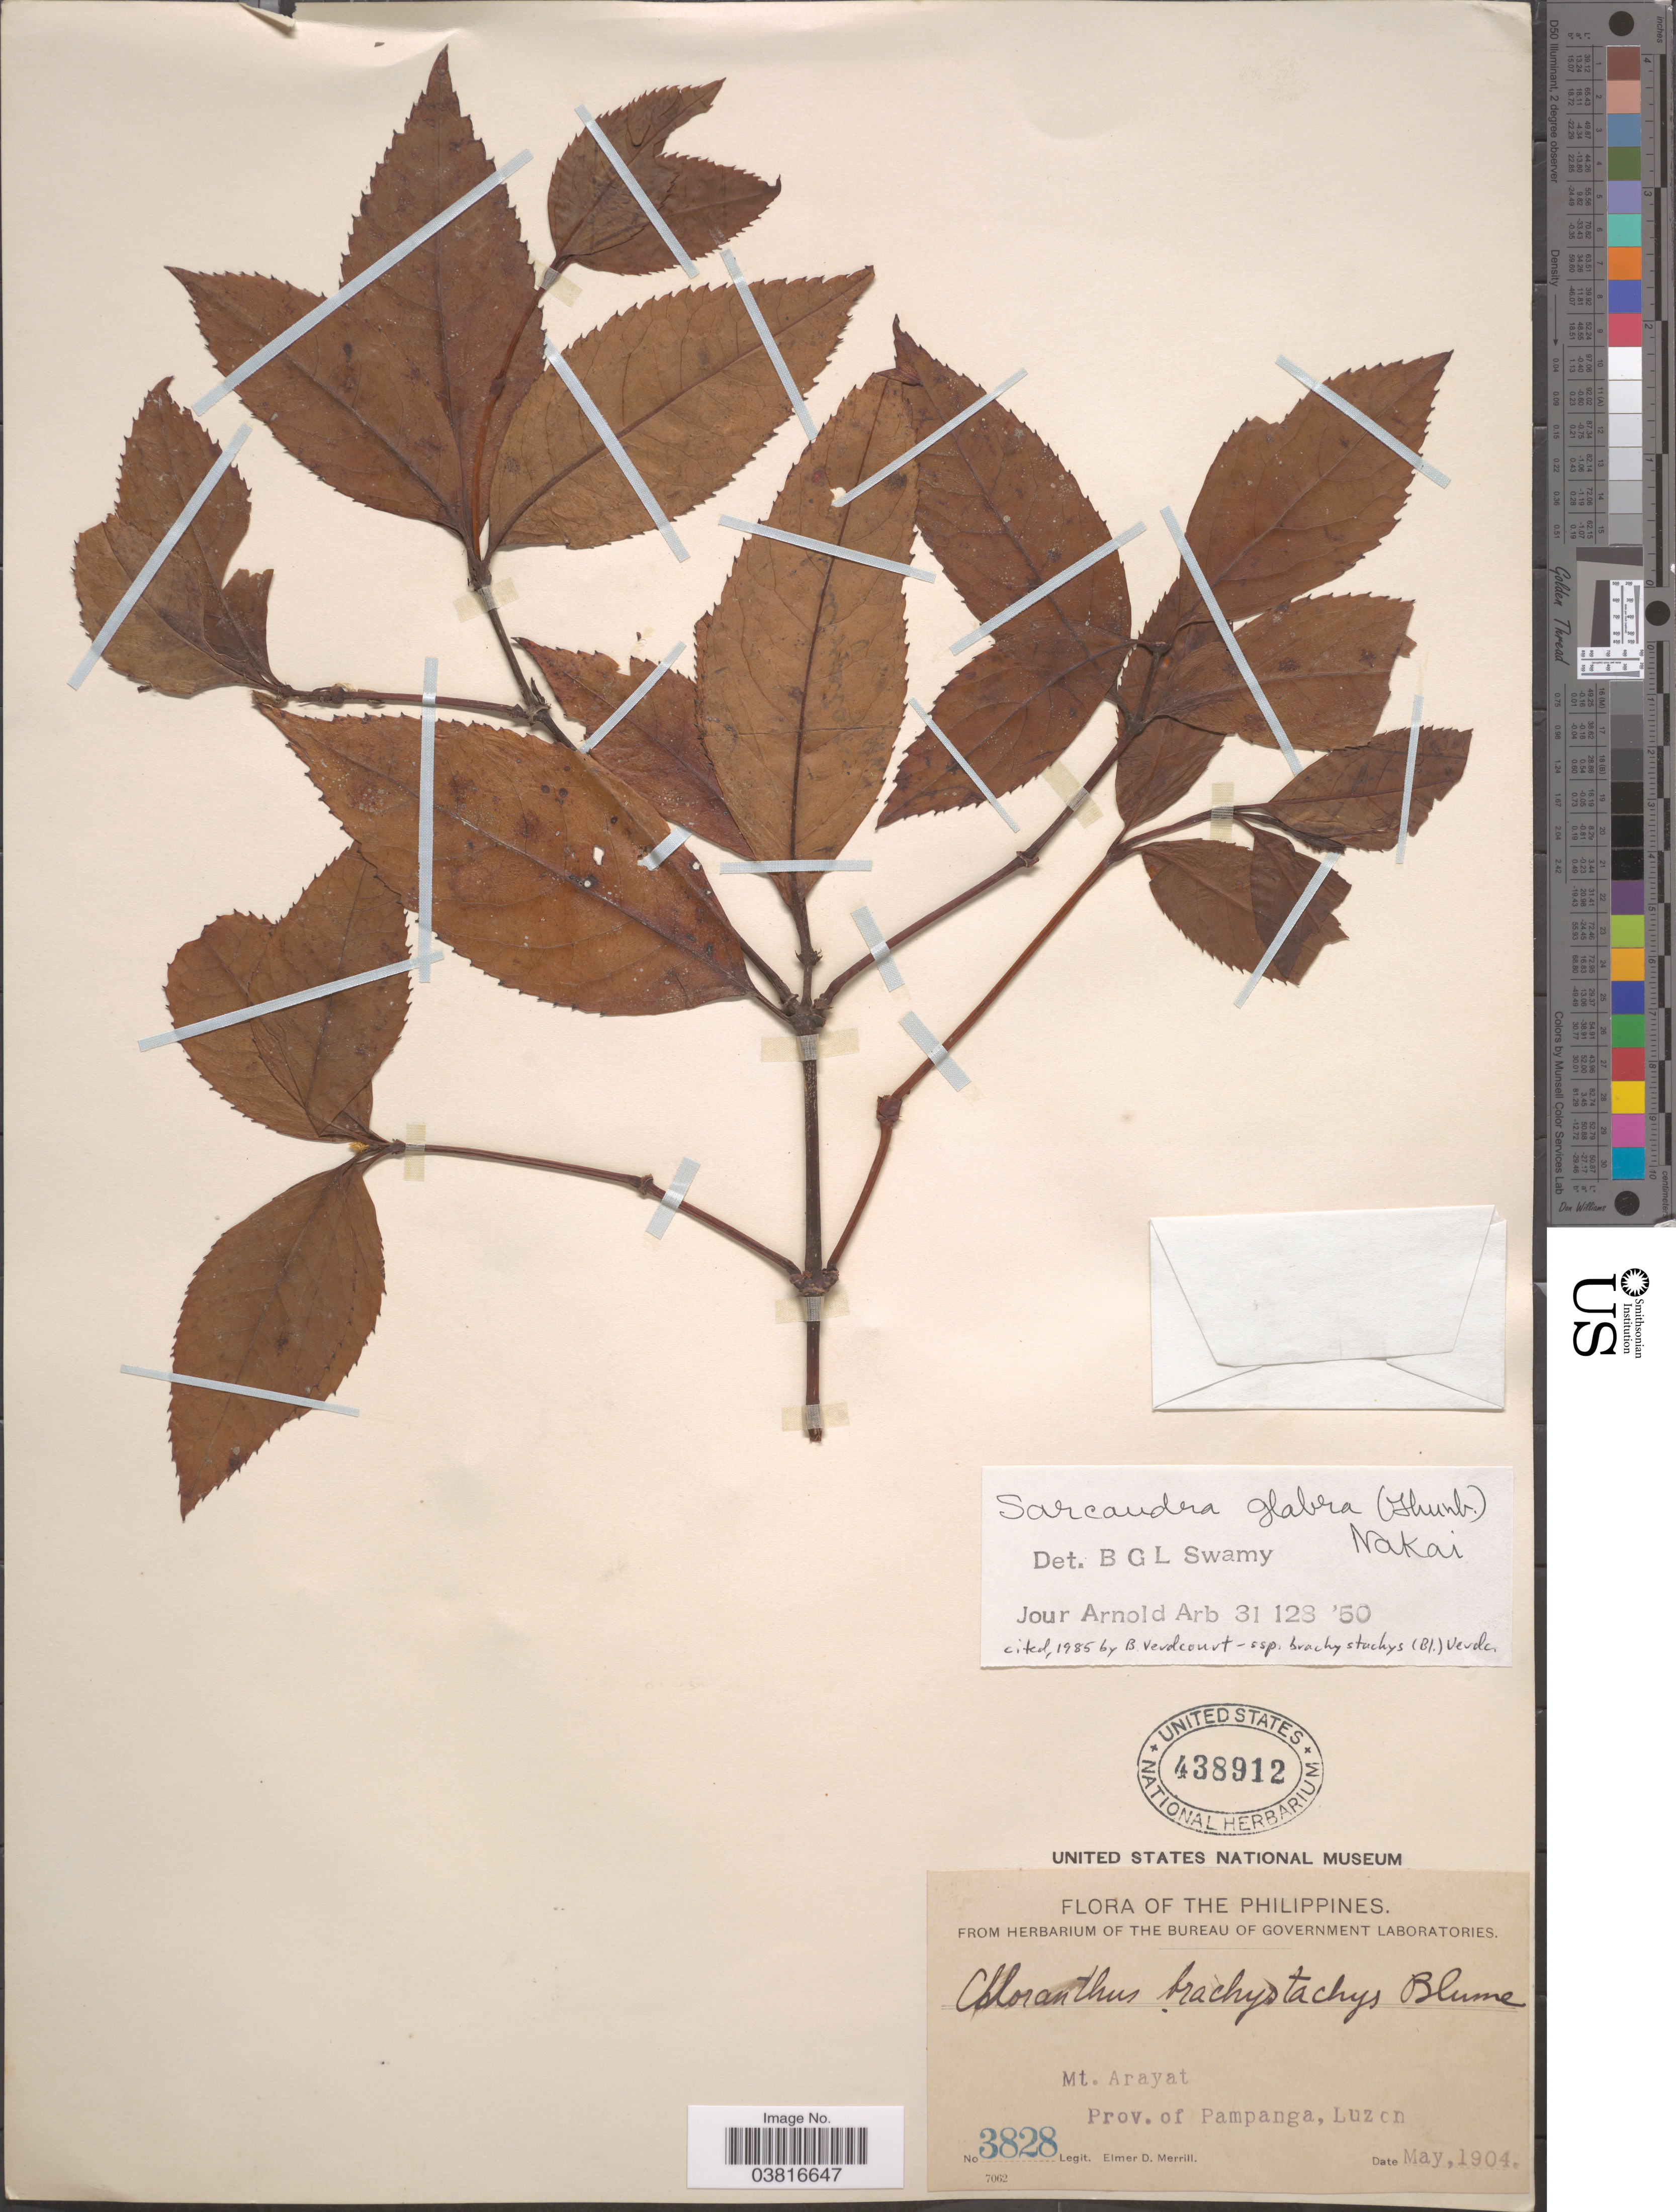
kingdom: Plantae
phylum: Tracheophyta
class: Magnoliopsida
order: Chloranthales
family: Chloranthaceae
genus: Sarcandra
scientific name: Sarcandra glabra subsp. brachystachys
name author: (Blume) Verdc.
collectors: E. D. Merrill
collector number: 3828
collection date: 1904-05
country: Philippines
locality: Mt. Arayat. Prov. of Pampanga, Luzon.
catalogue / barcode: US 438912